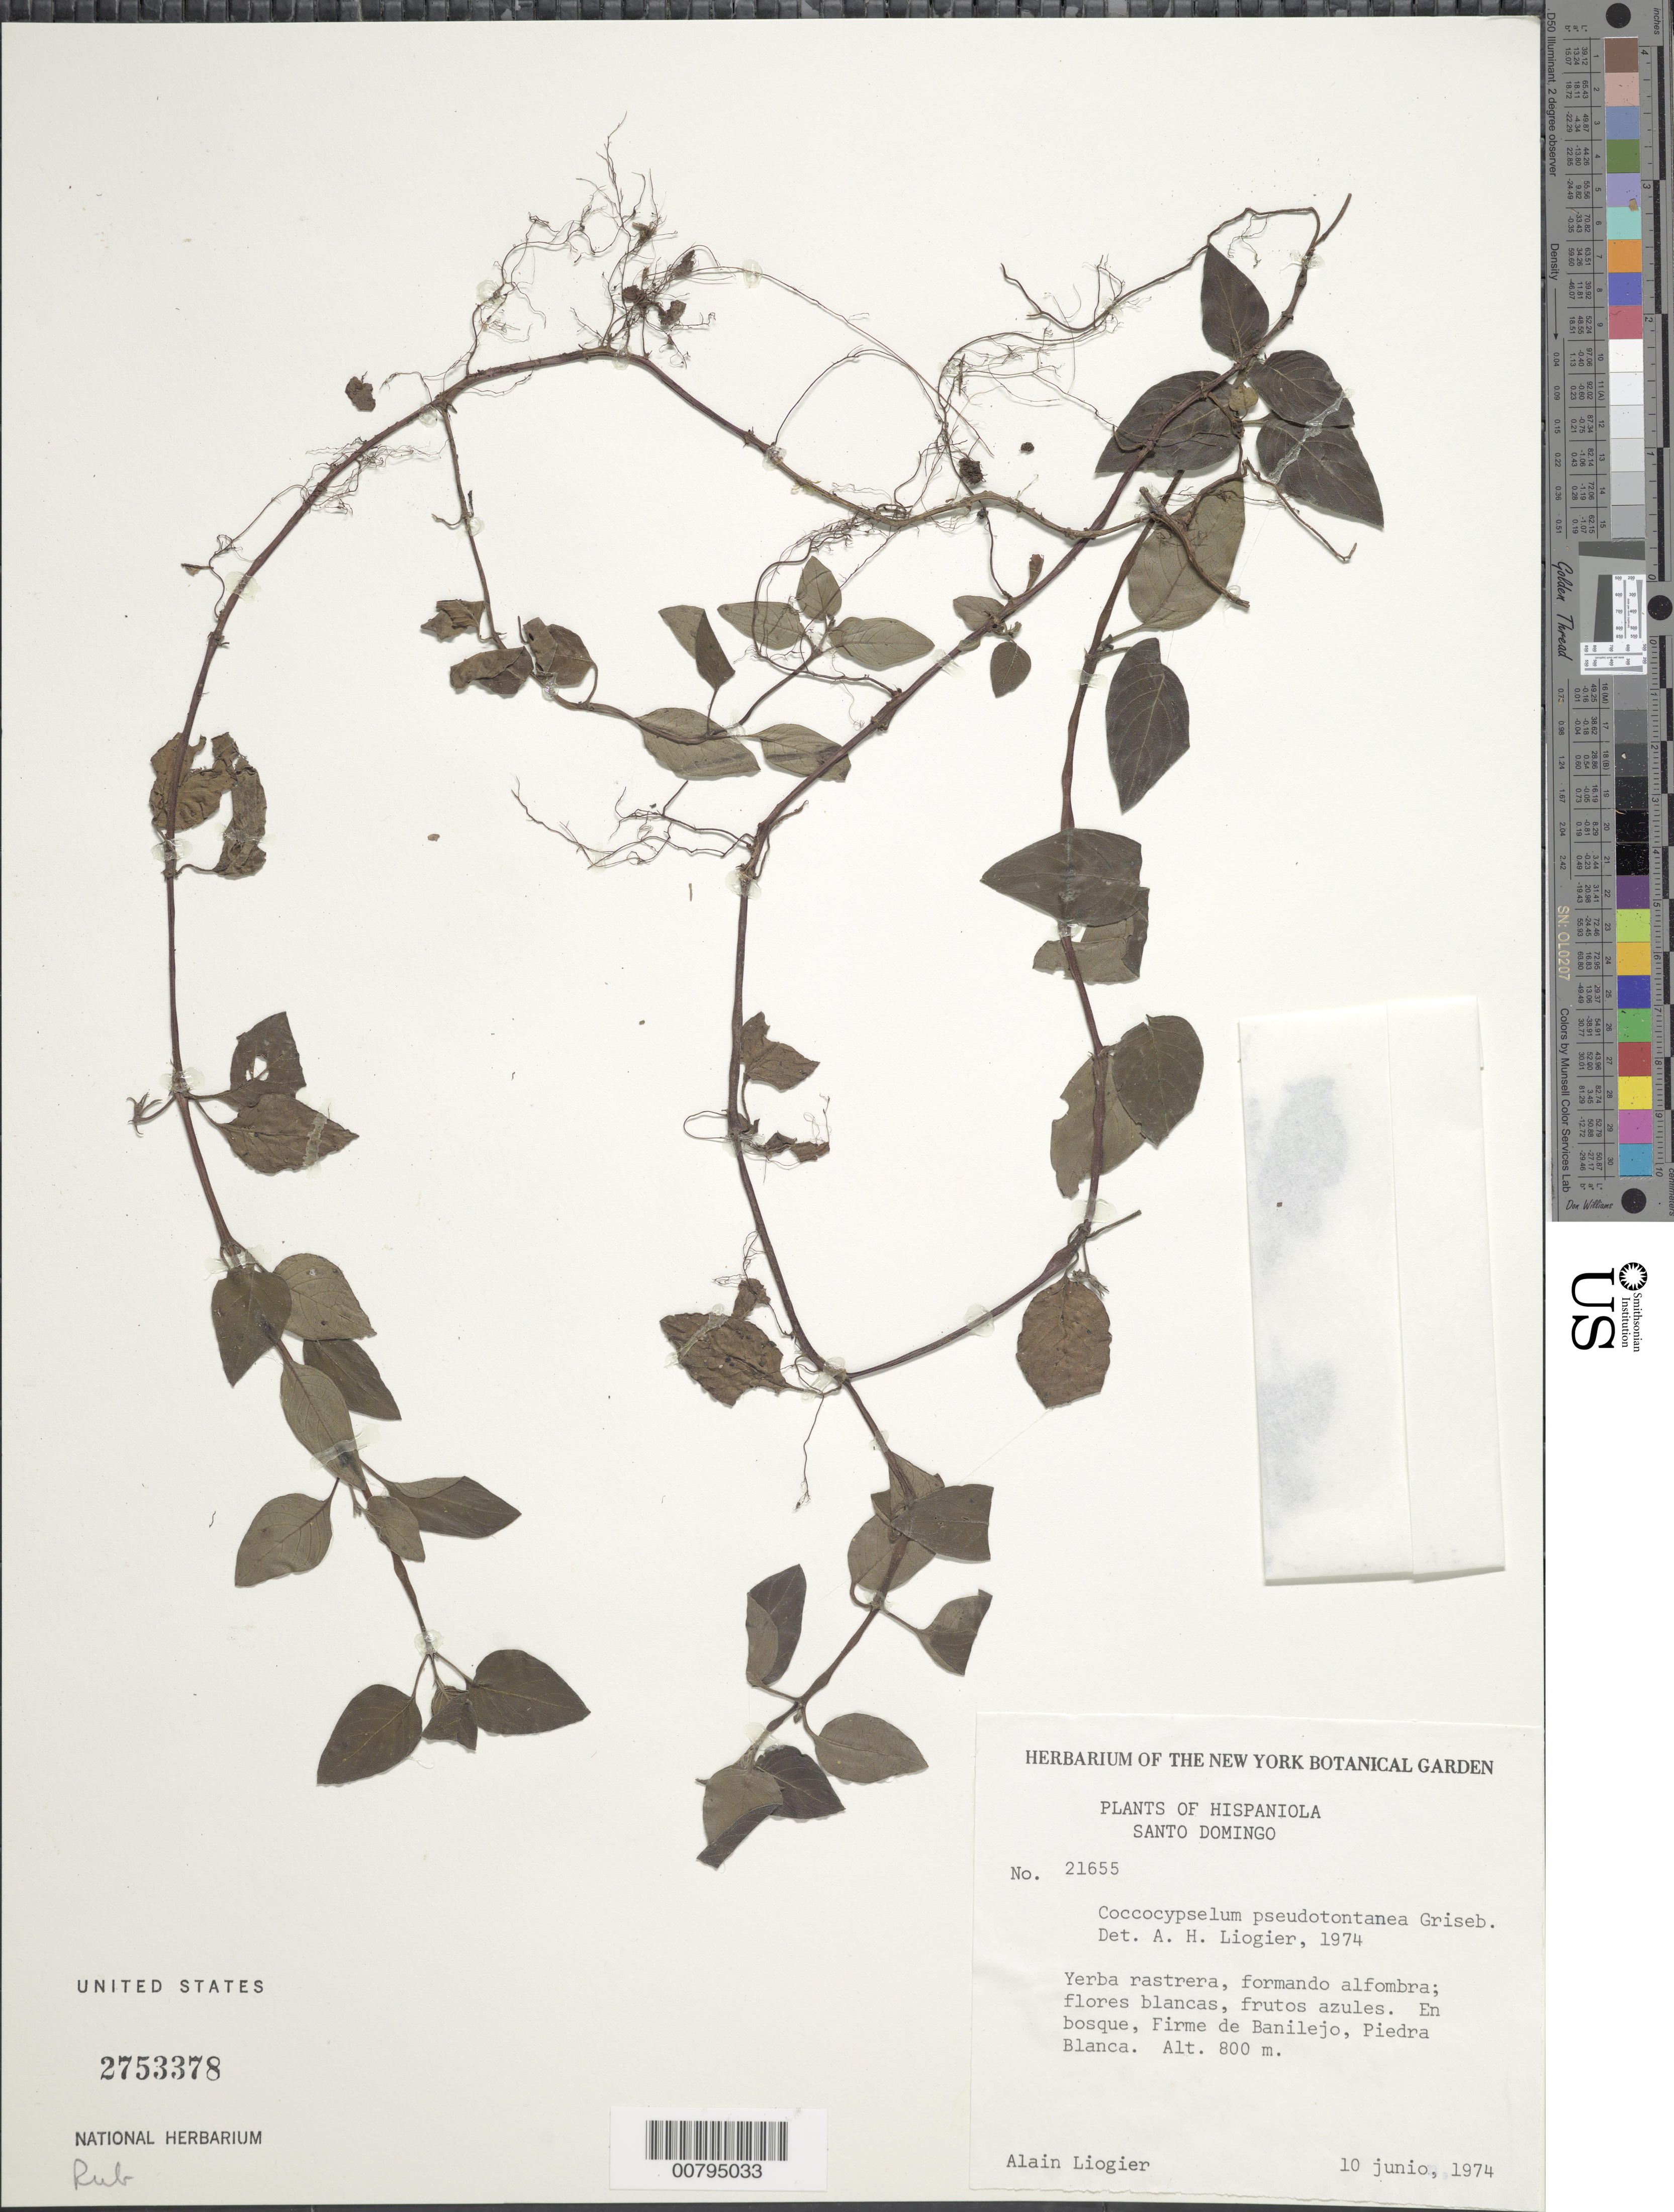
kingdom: Plantae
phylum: Tracheophyta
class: Magnoliopsida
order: Gentianales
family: Rubiaceae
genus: Coccocypselum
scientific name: Coccocypselum repens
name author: Sw.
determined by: Liogier, Alain H.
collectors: A. H. Liogier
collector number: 21655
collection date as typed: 10 Jun 1974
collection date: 1974-06-10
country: Dominican Republic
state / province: Barahona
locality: Santo Domingo. Firme de Banilejo, Piedra Blanca.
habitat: En bosque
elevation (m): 800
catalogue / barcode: US 2753378